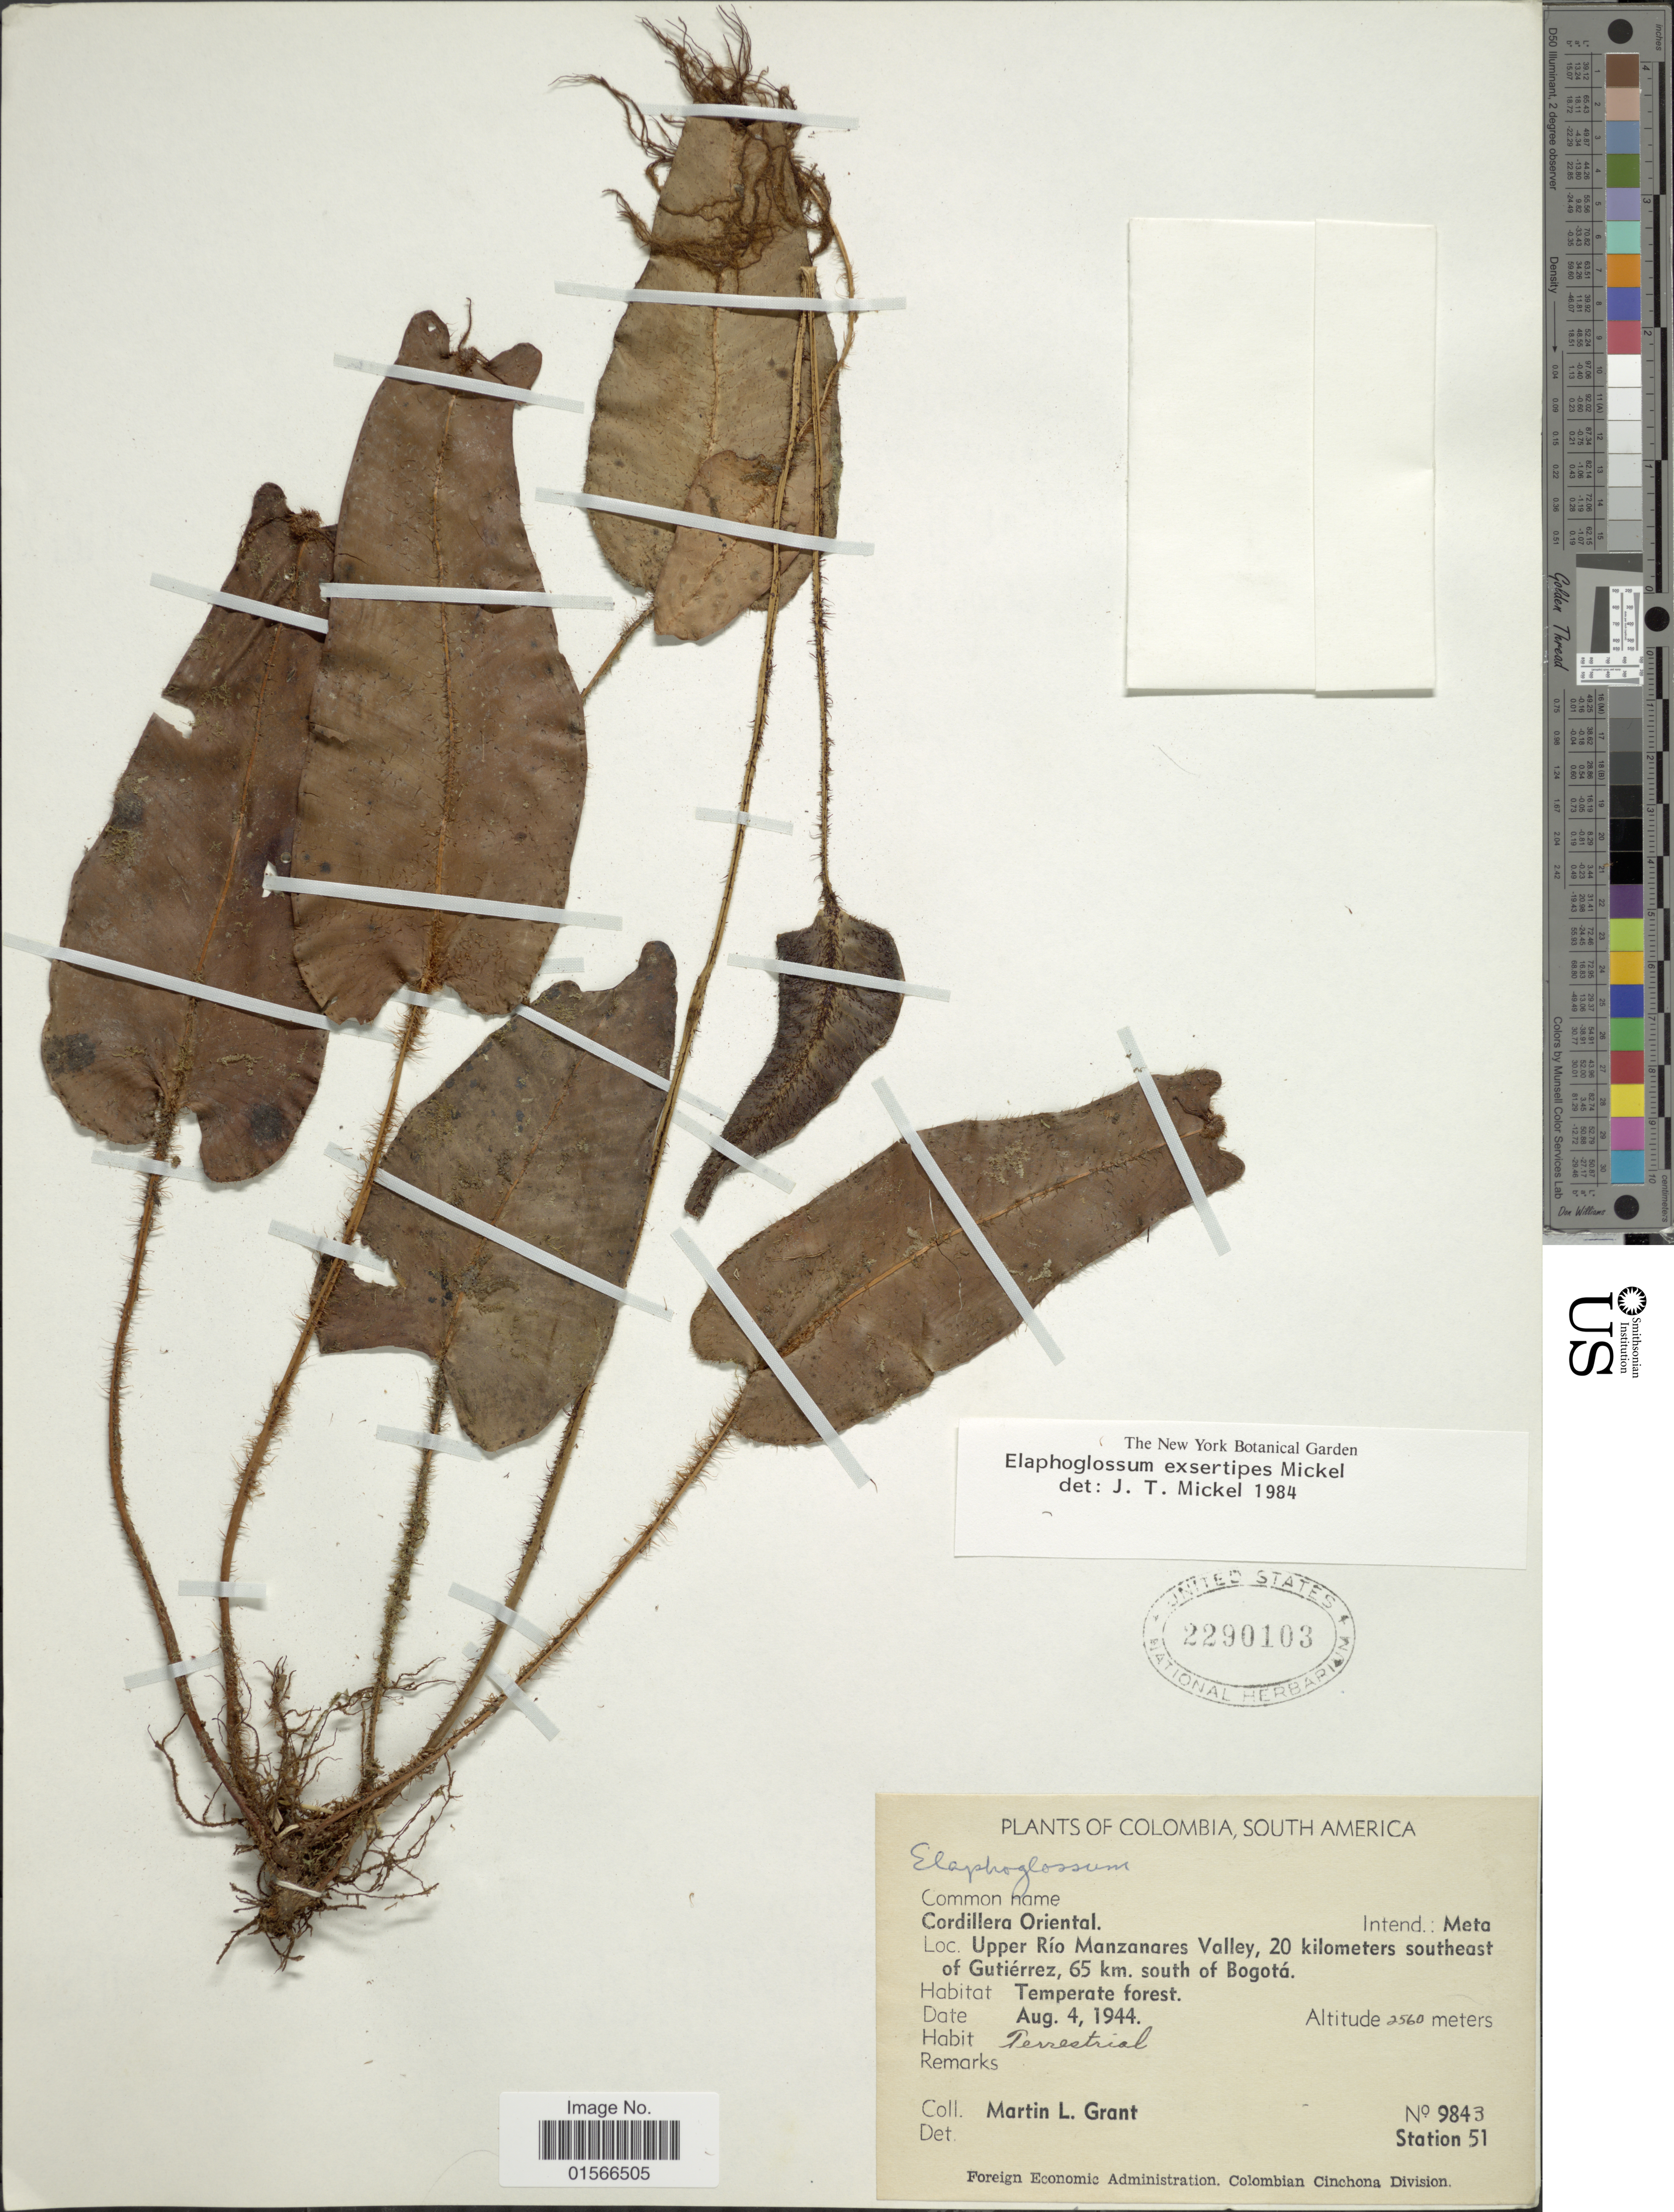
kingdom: Plantae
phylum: Tracheophyta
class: Polypodiopsida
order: Polypodiales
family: Dryopteridaceae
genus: Elaphoglossum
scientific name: Elaphoglossum exsertipes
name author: Mickel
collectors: M. L. Grant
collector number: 9843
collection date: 1944-08-04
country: Colombia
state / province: Meta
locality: Cordillera Oriental, Intend: Meta, Upper Río Manzanares Valley, 20 kilometers southeast of Gutiérrez, 65 km. south of Bogotá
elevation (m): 2560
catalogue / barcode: US 2290103